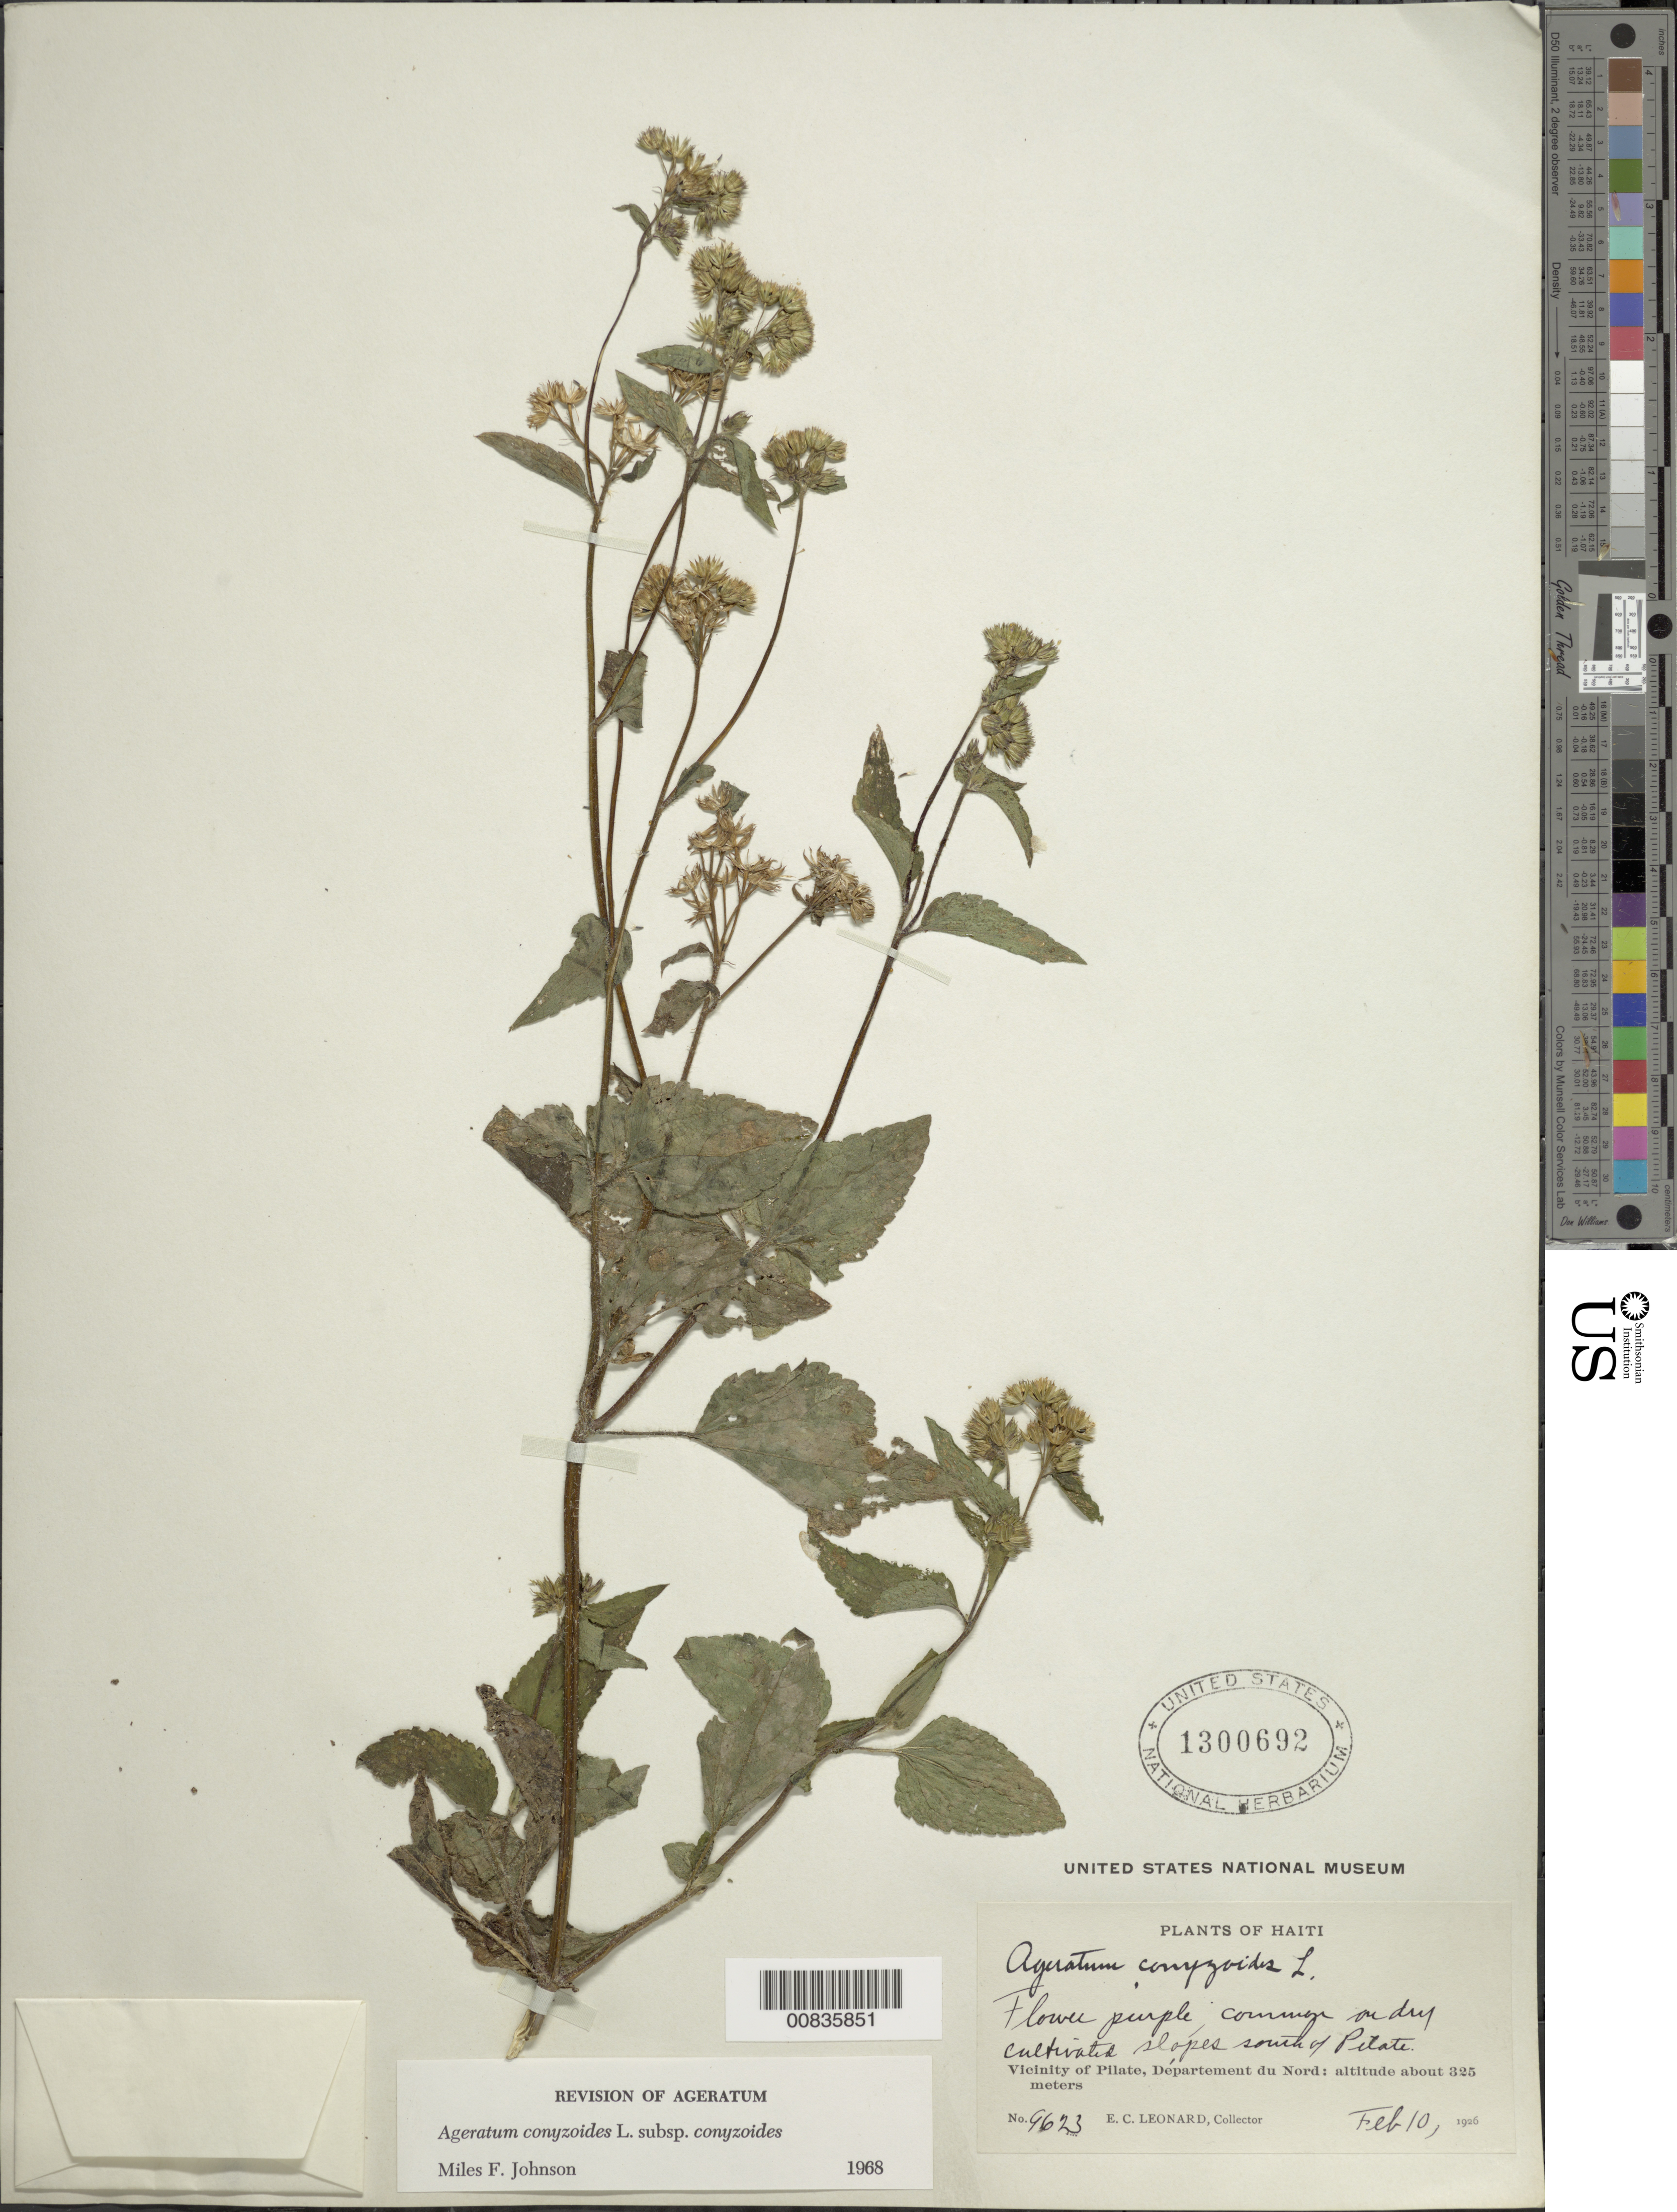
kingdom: Plantae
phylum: Tracheophyta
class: Magnoliopsida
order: Asterales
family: Asteraceae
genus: Ageratum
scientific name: Ageratum conyzoides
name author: L.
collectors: E. C. Leonard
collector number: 9623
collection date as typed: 10 Feb 1926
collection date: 1926-02-10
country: Haiti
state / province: Nord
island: Hispaniola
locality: Vicinity of Pilate, S of town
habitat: Dry cultivated slopes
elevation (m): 325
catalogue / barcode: US 1300692